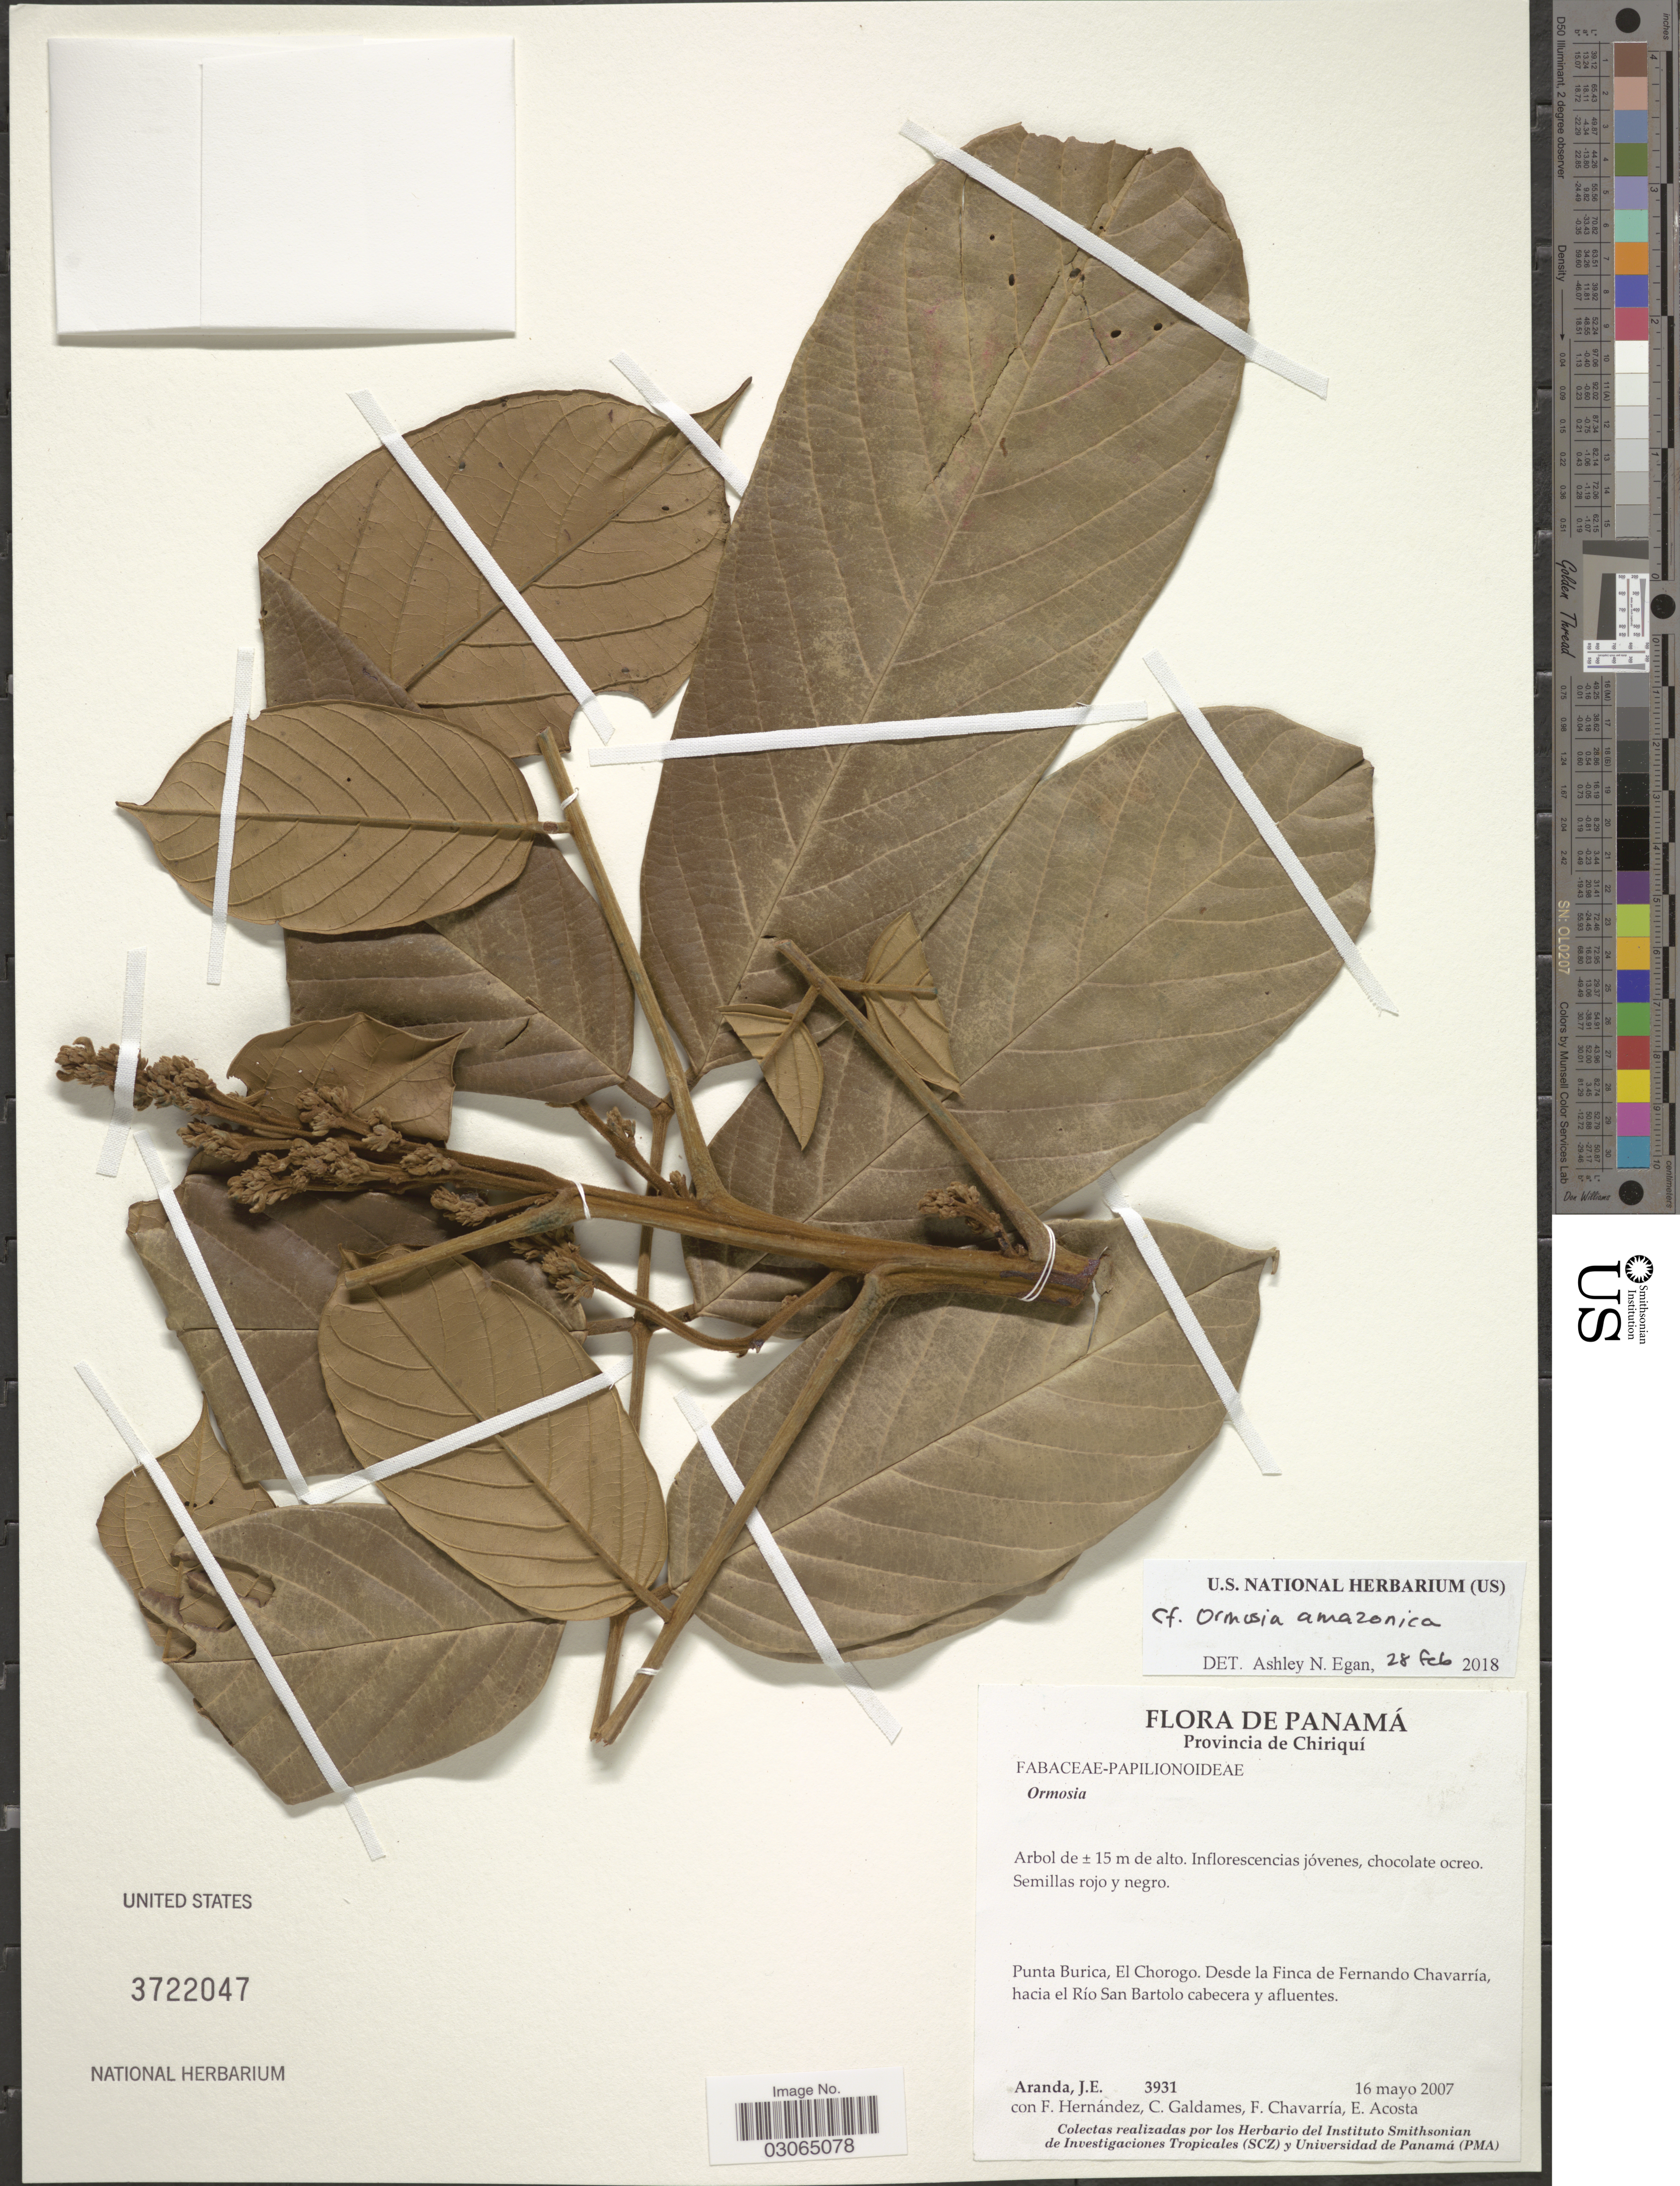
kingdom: Plantae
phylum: Tracheophyta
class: Magnoliopsida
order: Fabales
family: Fabaceae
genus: Ormosia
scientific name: Ormosia amazonica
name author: Ducke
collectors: J. Aranda, F. Hernandez, C. Galdames, F. Chavarria & E. Acosta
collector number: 3931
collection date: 2007-05-16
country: Panama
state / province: Chiriqui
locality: Punta Burica, el Chorogo. Desde la Finca de Fernando Chavarría, hacia el Río San Bartolo cabecera y afluentes.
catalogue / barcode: US 3722047